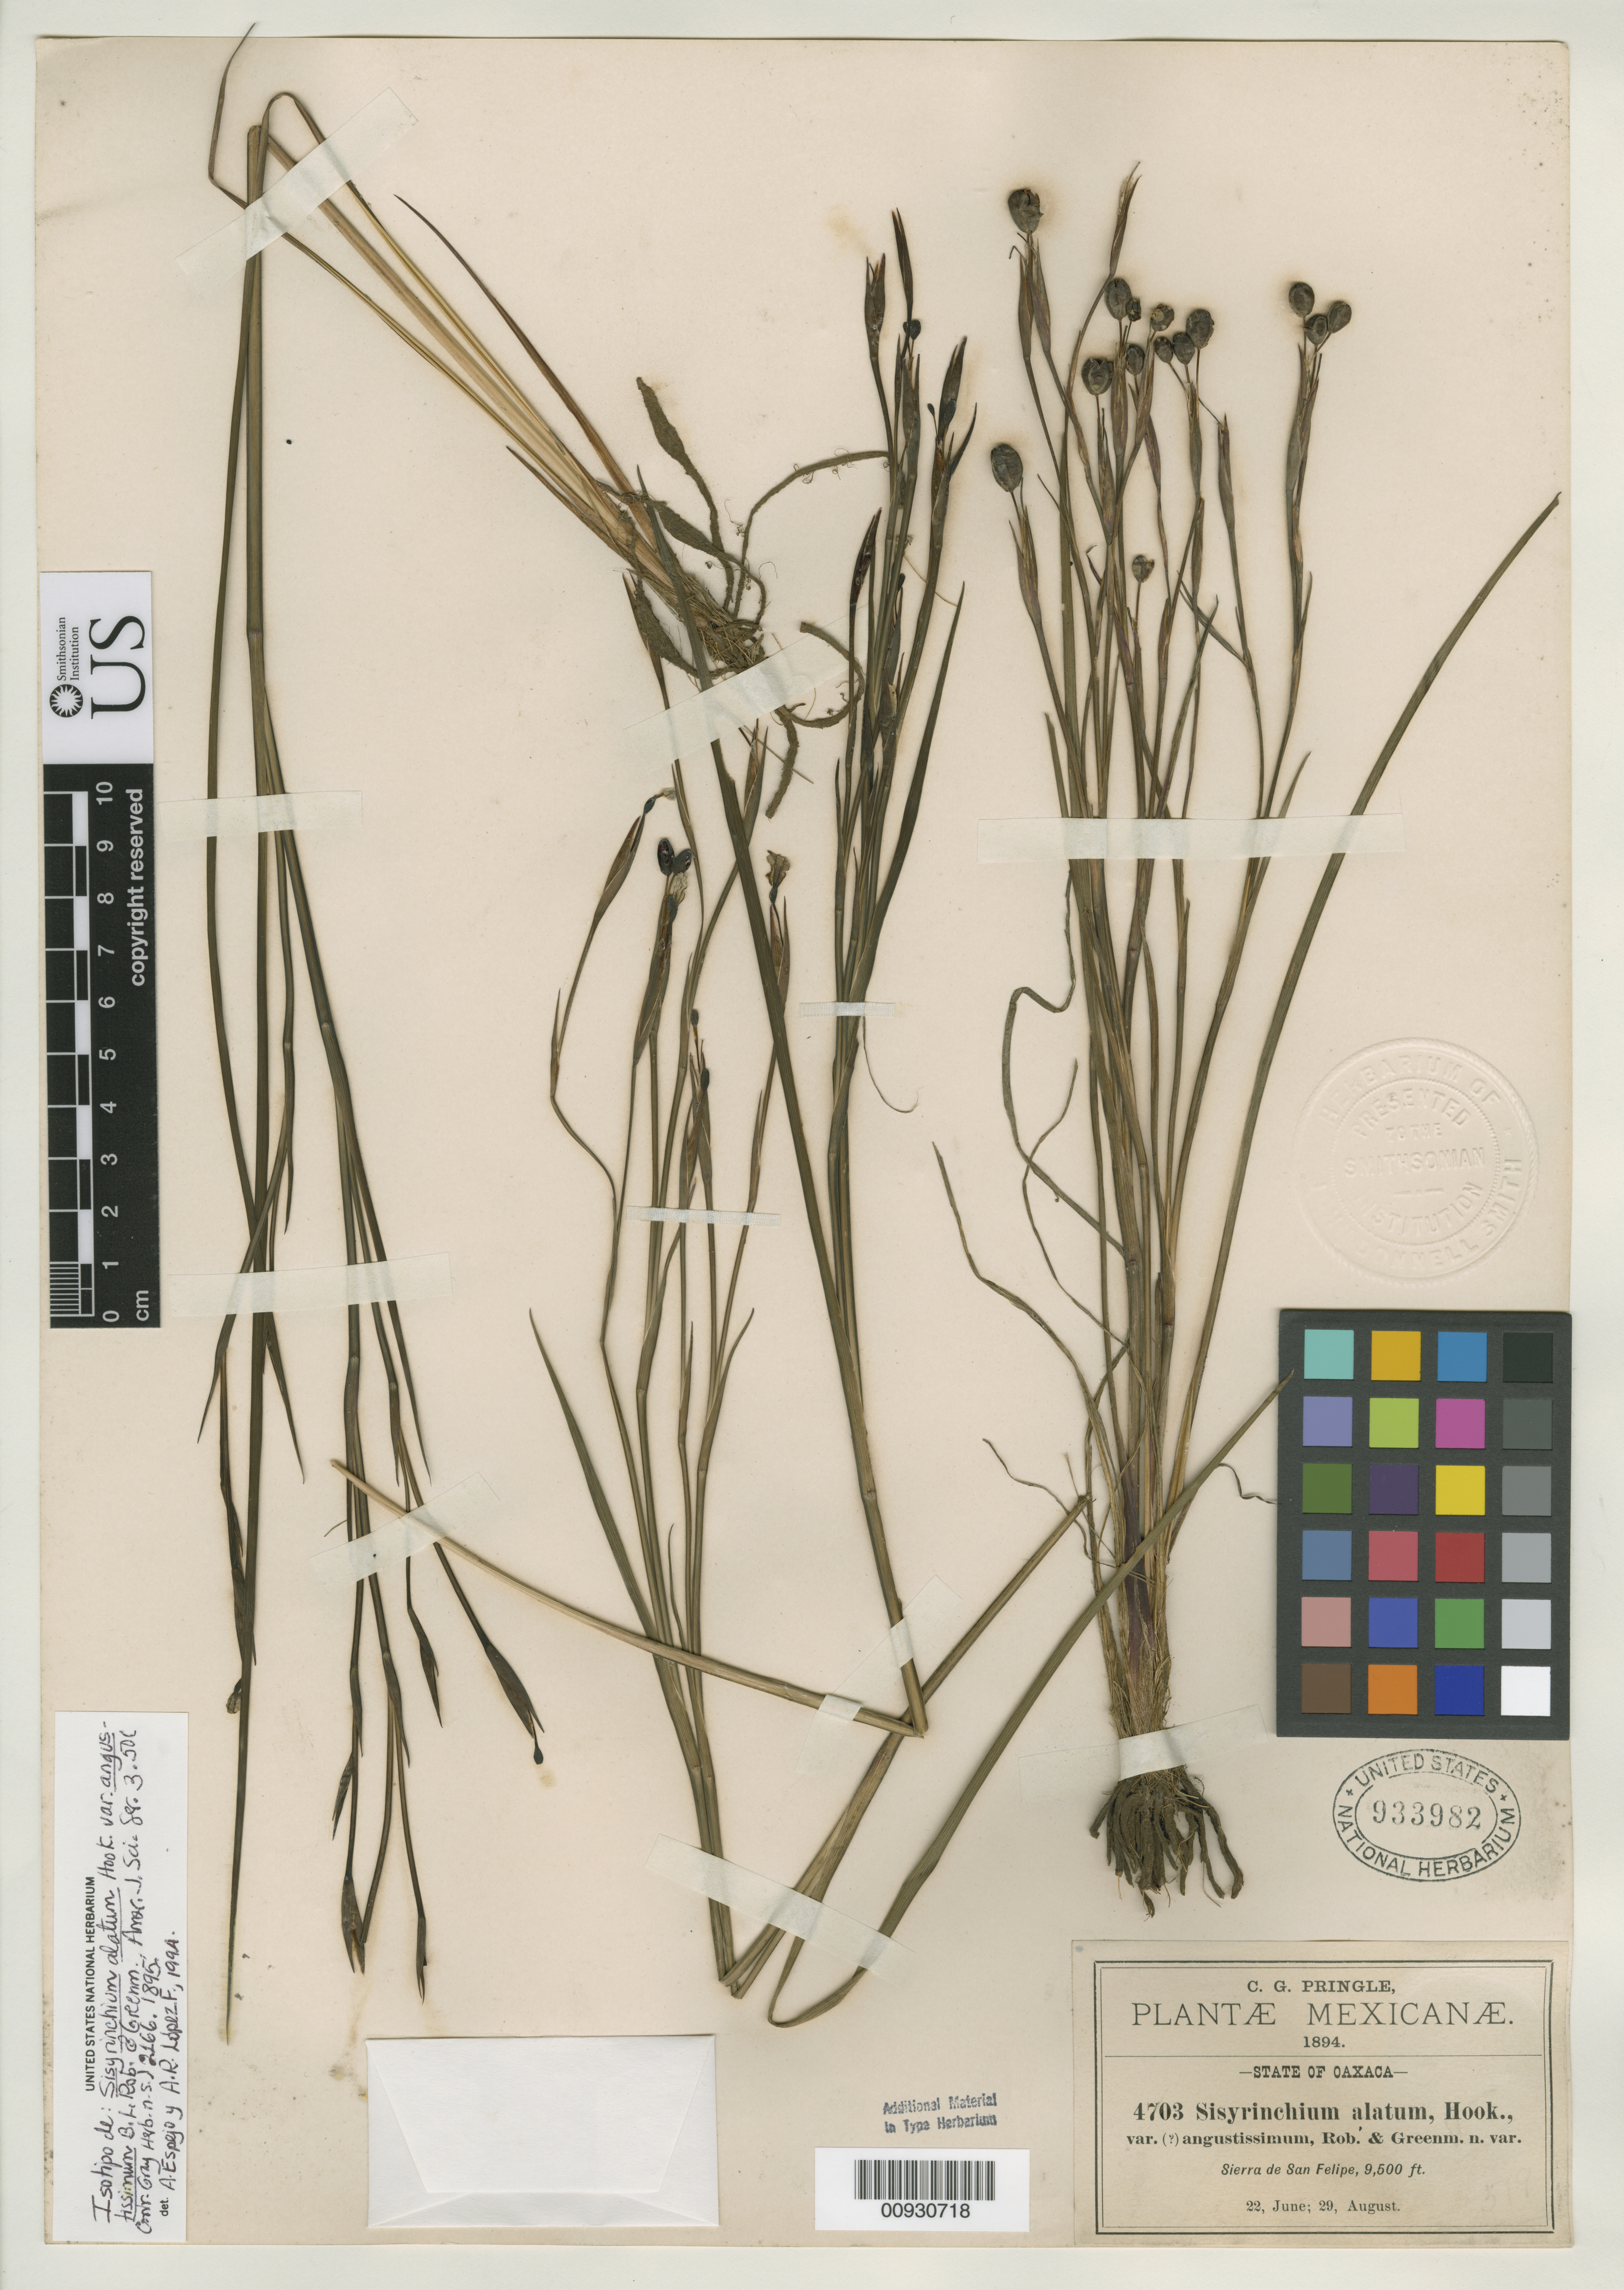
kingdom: Plantae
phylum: Tracheophyta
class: Liliopsida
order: Asparagales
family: Iridaceae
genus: Sisyrinchium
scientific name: Sisyrinchium alatum var. angustissimum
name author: B.L. Rob. & Greenm.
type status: Isotype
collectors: C. G. Pringle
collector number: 4703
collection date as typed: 22 Jun 1894 and 29 Aug 1894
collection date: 1894-06-22,1894-08-29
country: Mexico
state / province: Oaxaca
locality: Sierra de San Felipe.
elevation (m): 2896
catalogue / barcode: US 933982